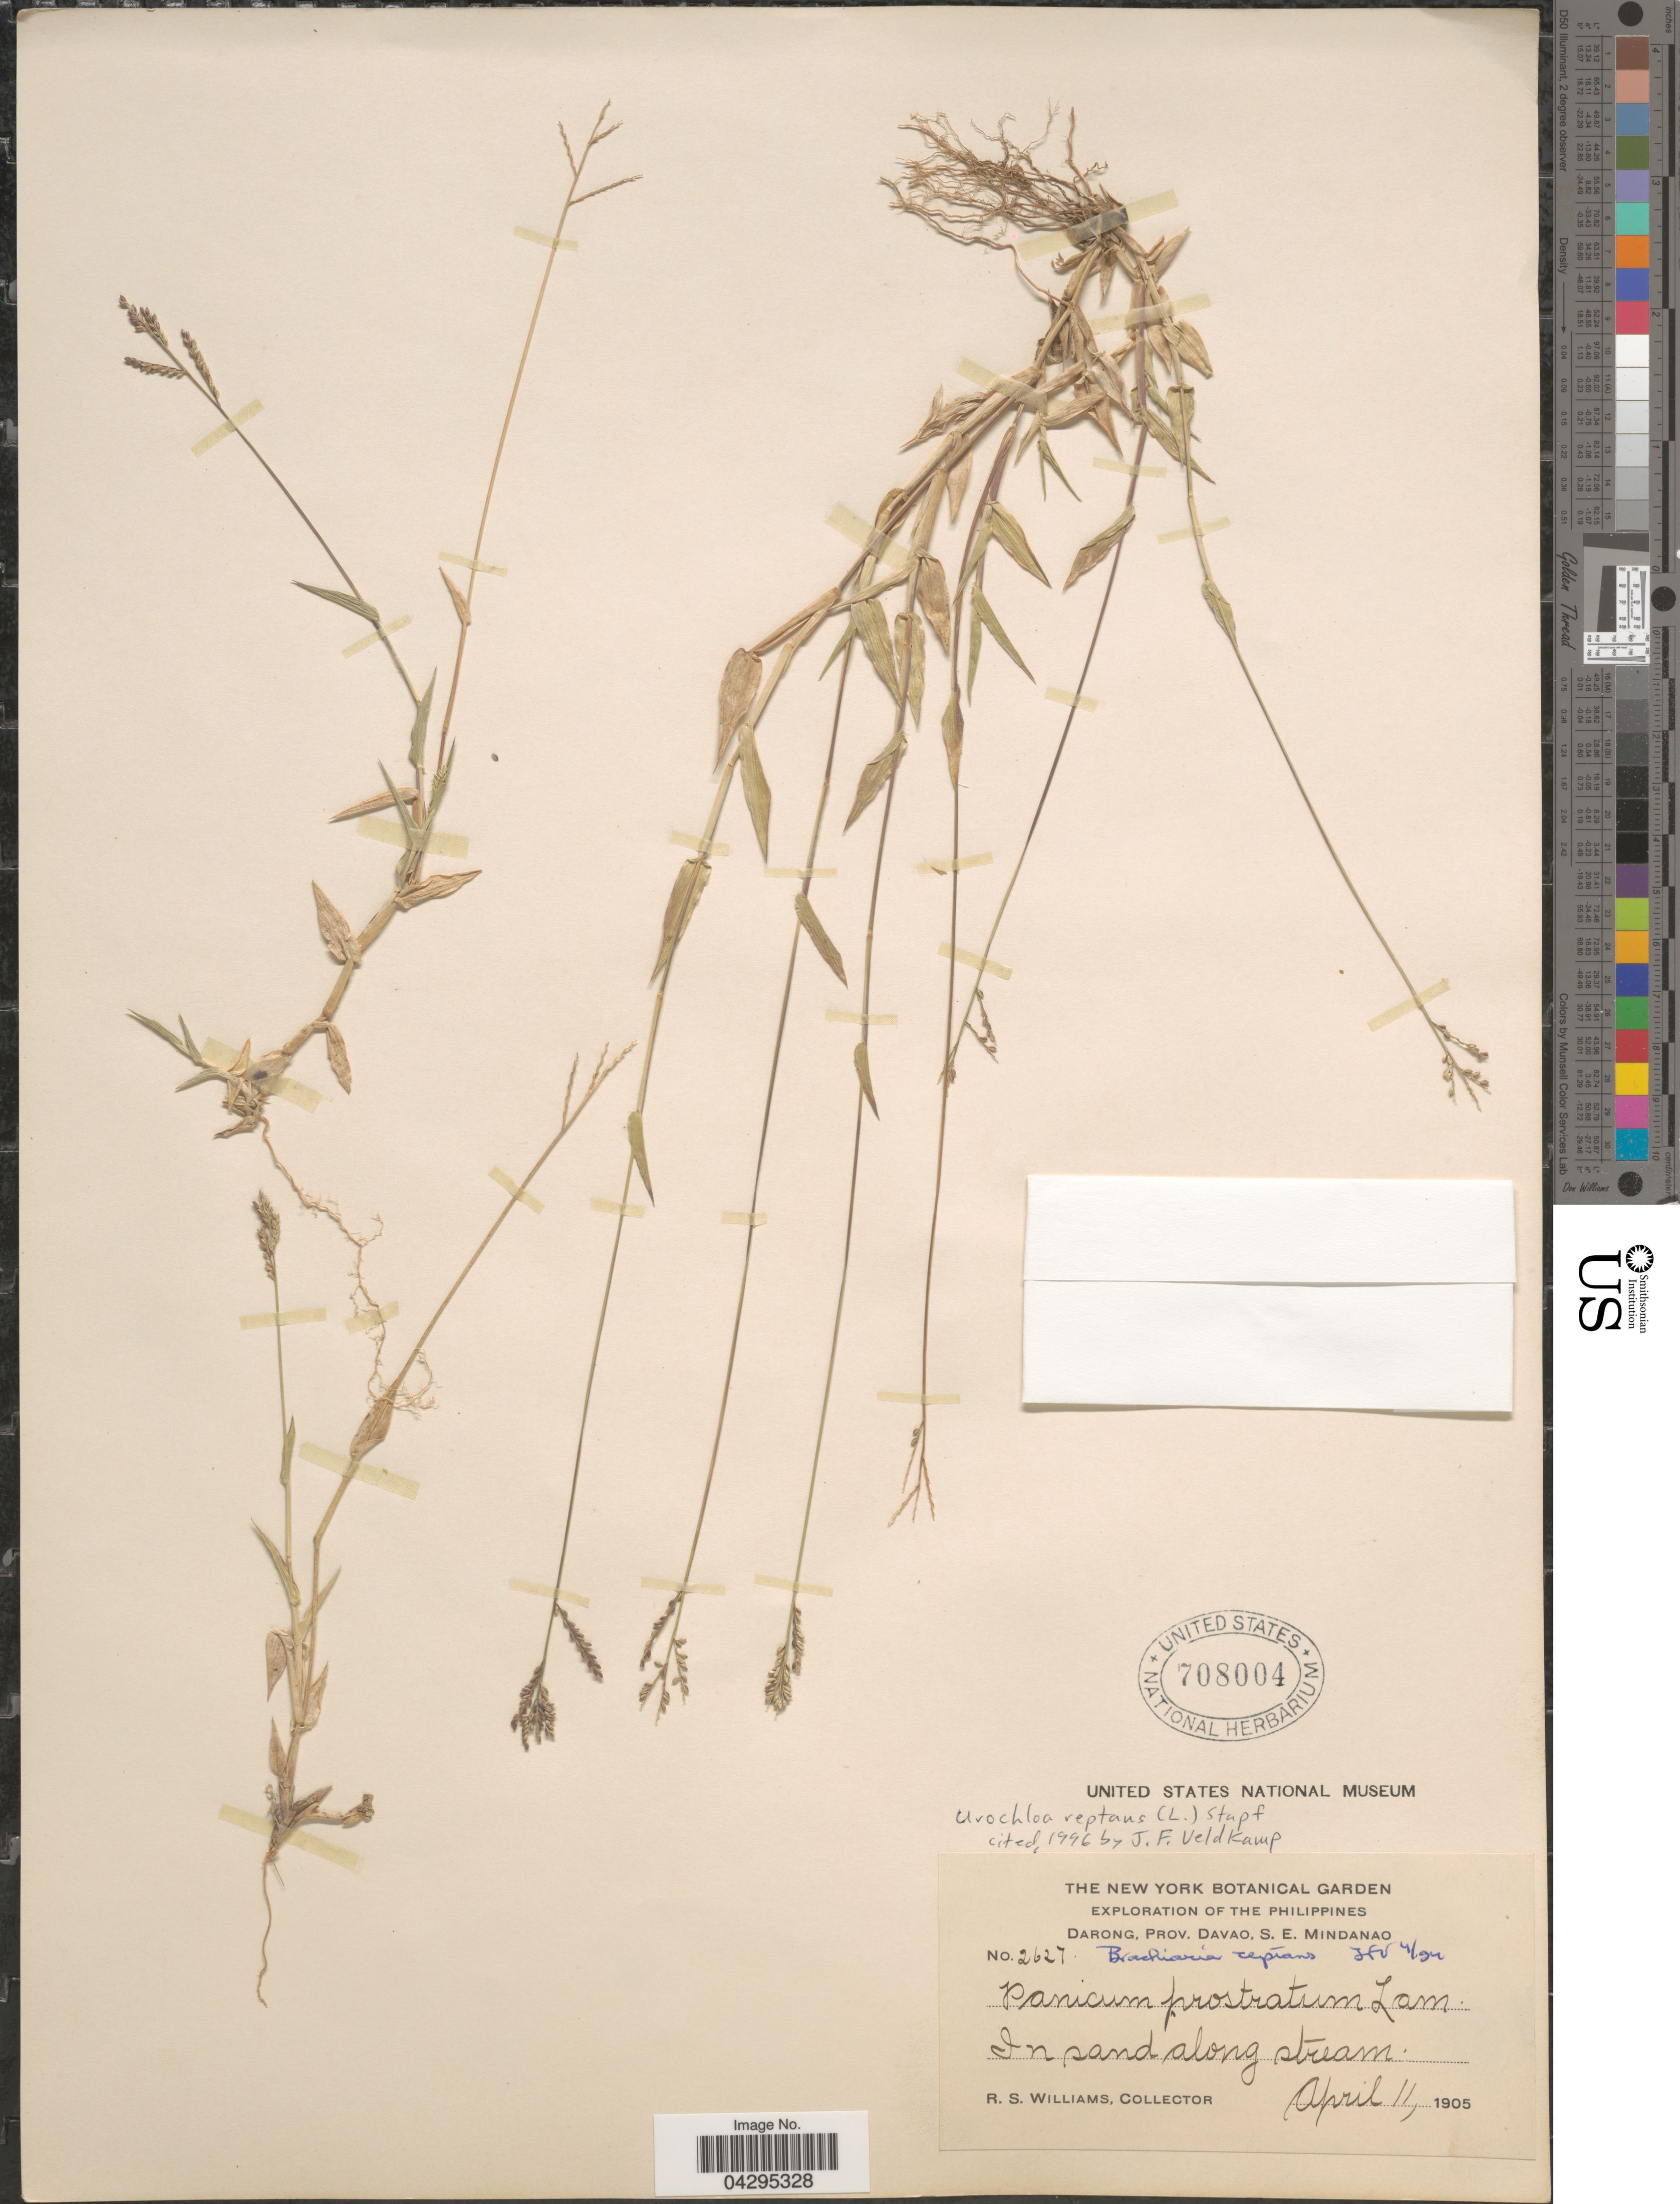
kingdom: Plantae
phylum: Tracheophyta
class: Liliopsida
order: Poales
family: Poaceae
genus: Urochloa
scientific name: Urochloa reptans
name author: (L.) Stapf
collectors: R. S. Williams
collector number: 2627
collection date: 1905-04-11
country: Philippines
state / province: Davao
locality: Exploration Of The Philippines. Darong, S.E. Mindanao. In sand along stream.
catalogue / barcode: US 708004